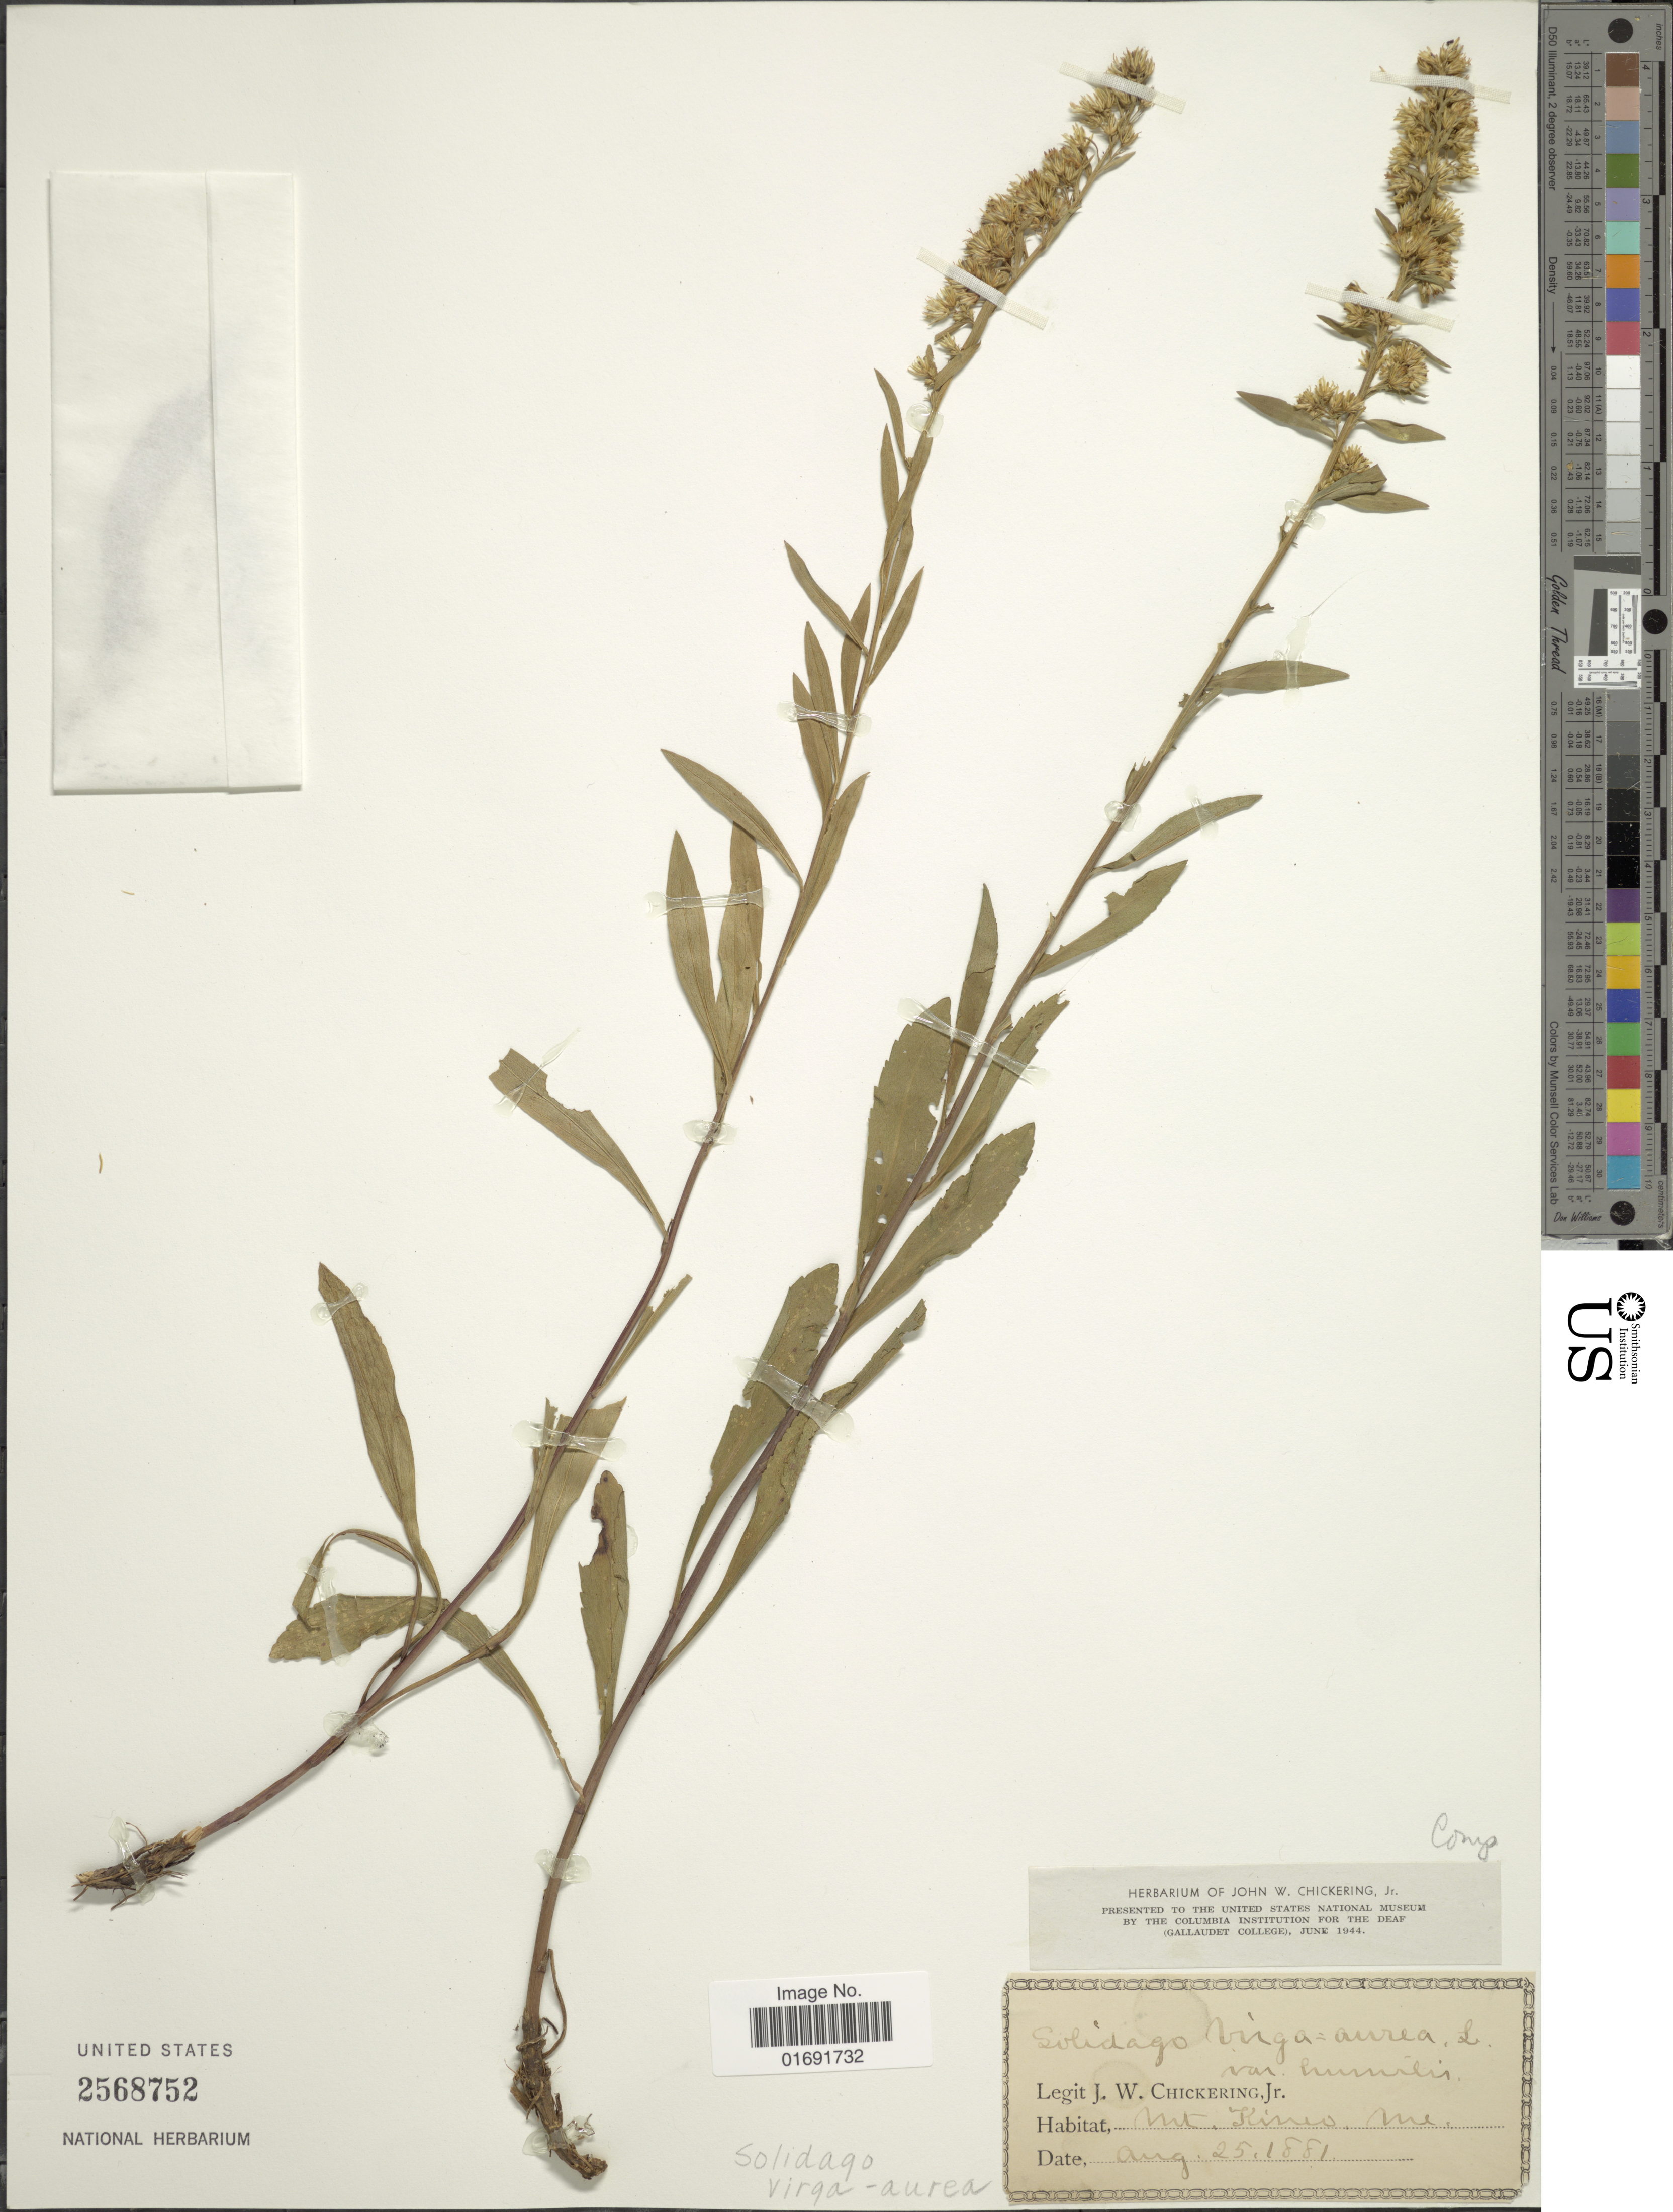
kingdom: Plantae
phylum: Tracheophyta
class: Magnoliopsida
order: Asterales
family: Asteraceae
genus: Solidago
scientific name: Solidago virgaurea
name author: L.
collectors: J. W. Chickering Jr.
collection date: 1881-08-25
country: United States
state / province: Maine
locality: Mt. Kineo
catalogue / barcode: US 2568752